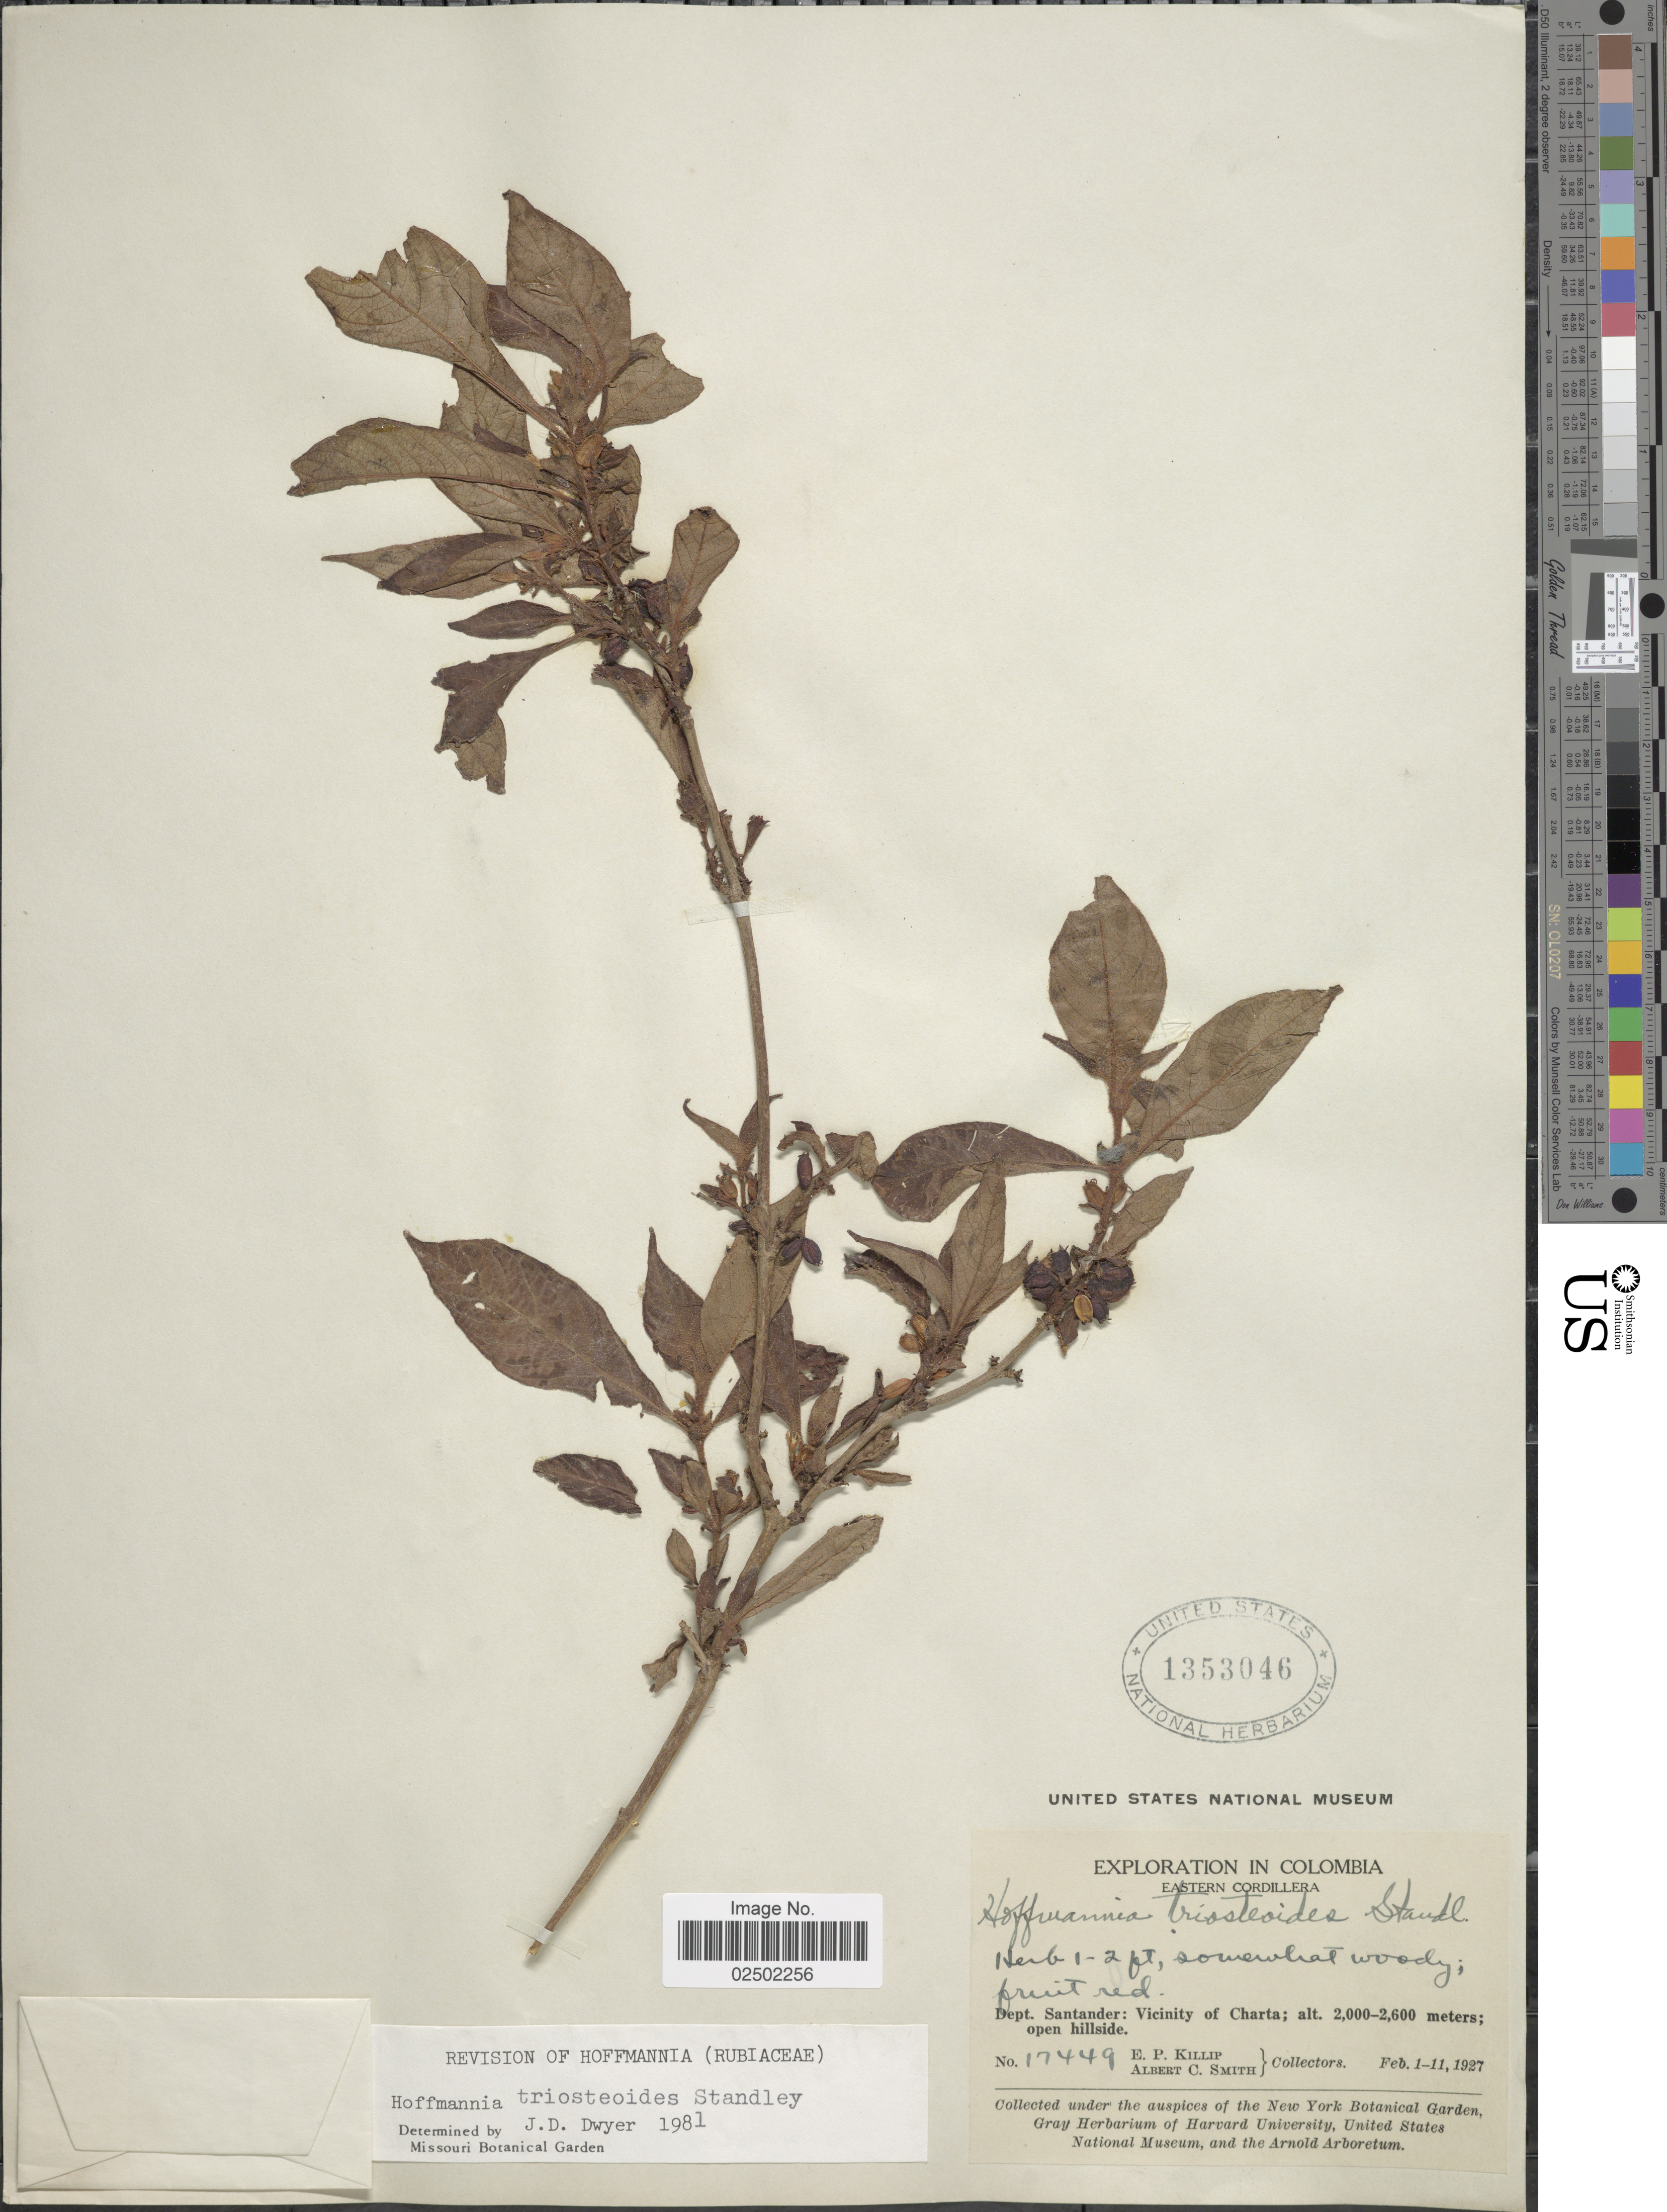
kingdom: Plantae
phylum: Tracheophyta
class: Magnoliopsida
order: Gentianales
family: Rubiaceae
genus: Hoffmannia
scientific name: Hoffmannia triosteoides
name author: Standl.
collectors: E. P. Killip & A. C. Smith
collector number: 17449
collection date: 1927-02-01/1927-02-11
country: Colombia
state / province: Santander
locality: Dept. Santander: Vicinity of Charta, Eastern Cordillera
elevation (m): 2000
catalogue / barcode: US 1353046